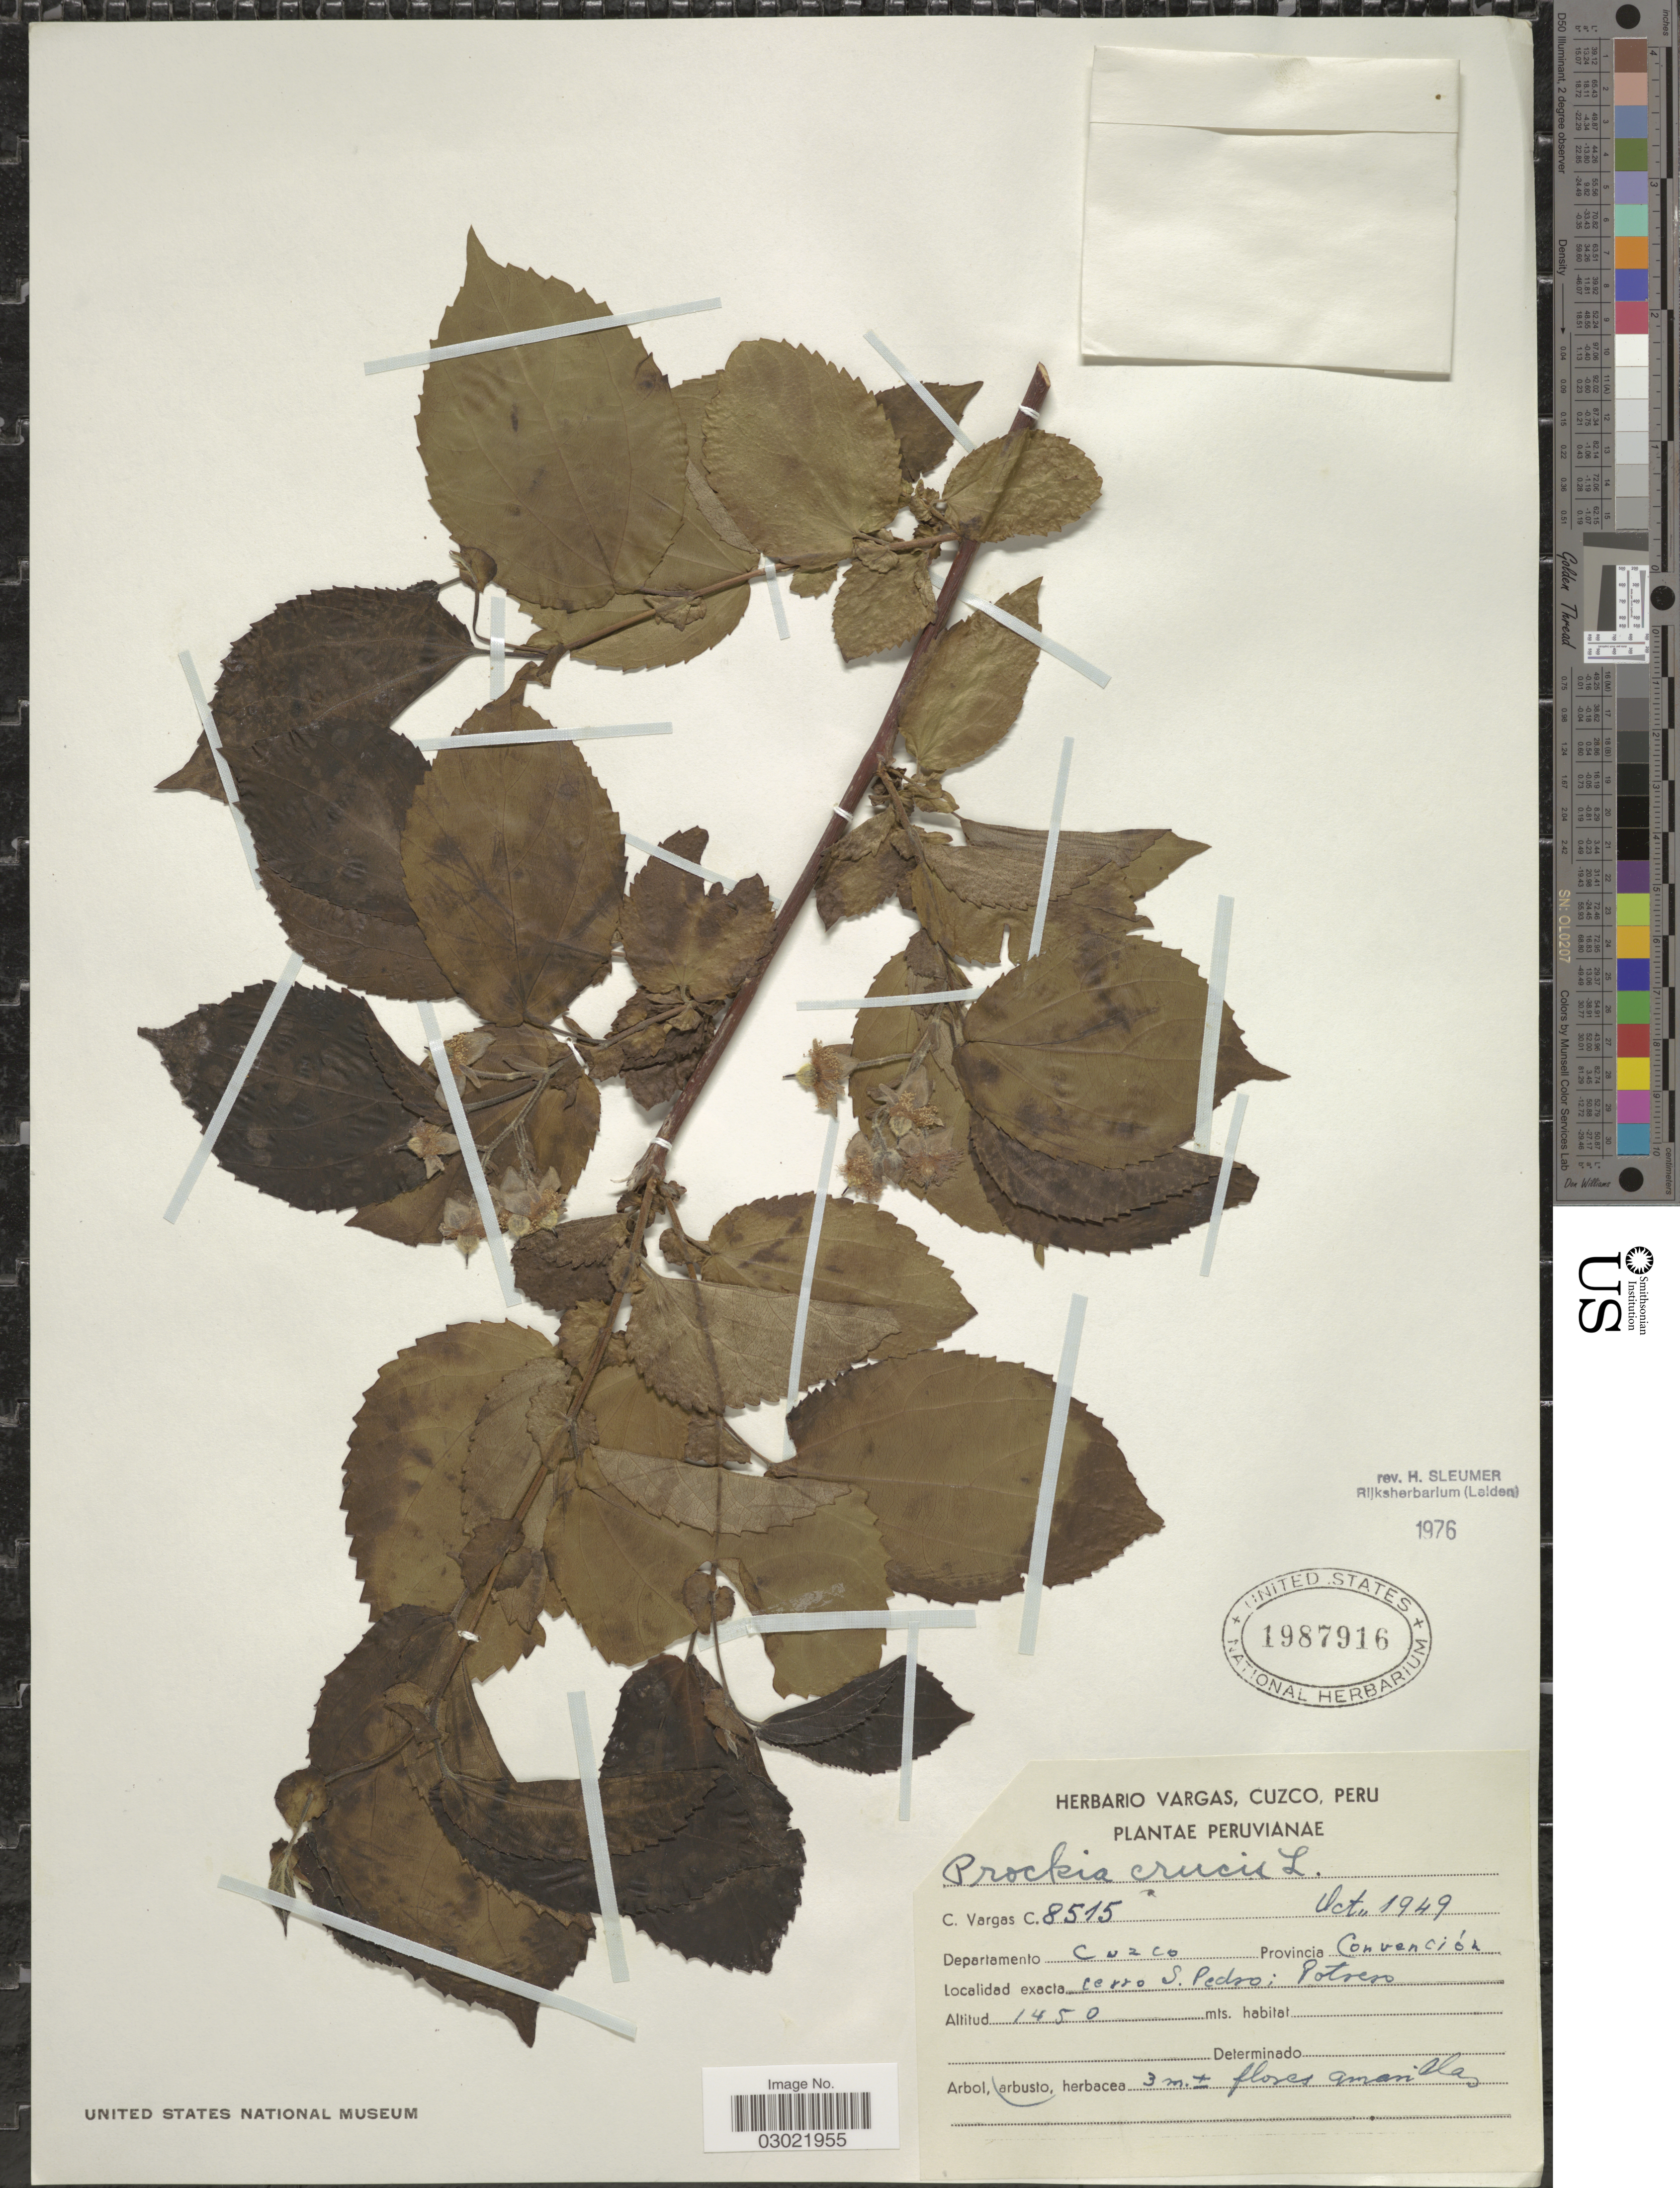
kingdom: Plantae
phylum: Tracheophyta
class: Magnoliopsida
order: Malpighiales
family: Salicaceae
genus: Prockia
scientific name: Prockia crucis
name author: P. Browne ex L.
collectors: C. Vargas Calderón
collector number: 8515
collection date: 1949-10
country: Peru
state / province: Cusco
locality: Departamento Cuzco. Provincia Convención. Cerro S. Pedro: Potrero.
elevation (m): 1450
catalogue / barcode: US 1987916